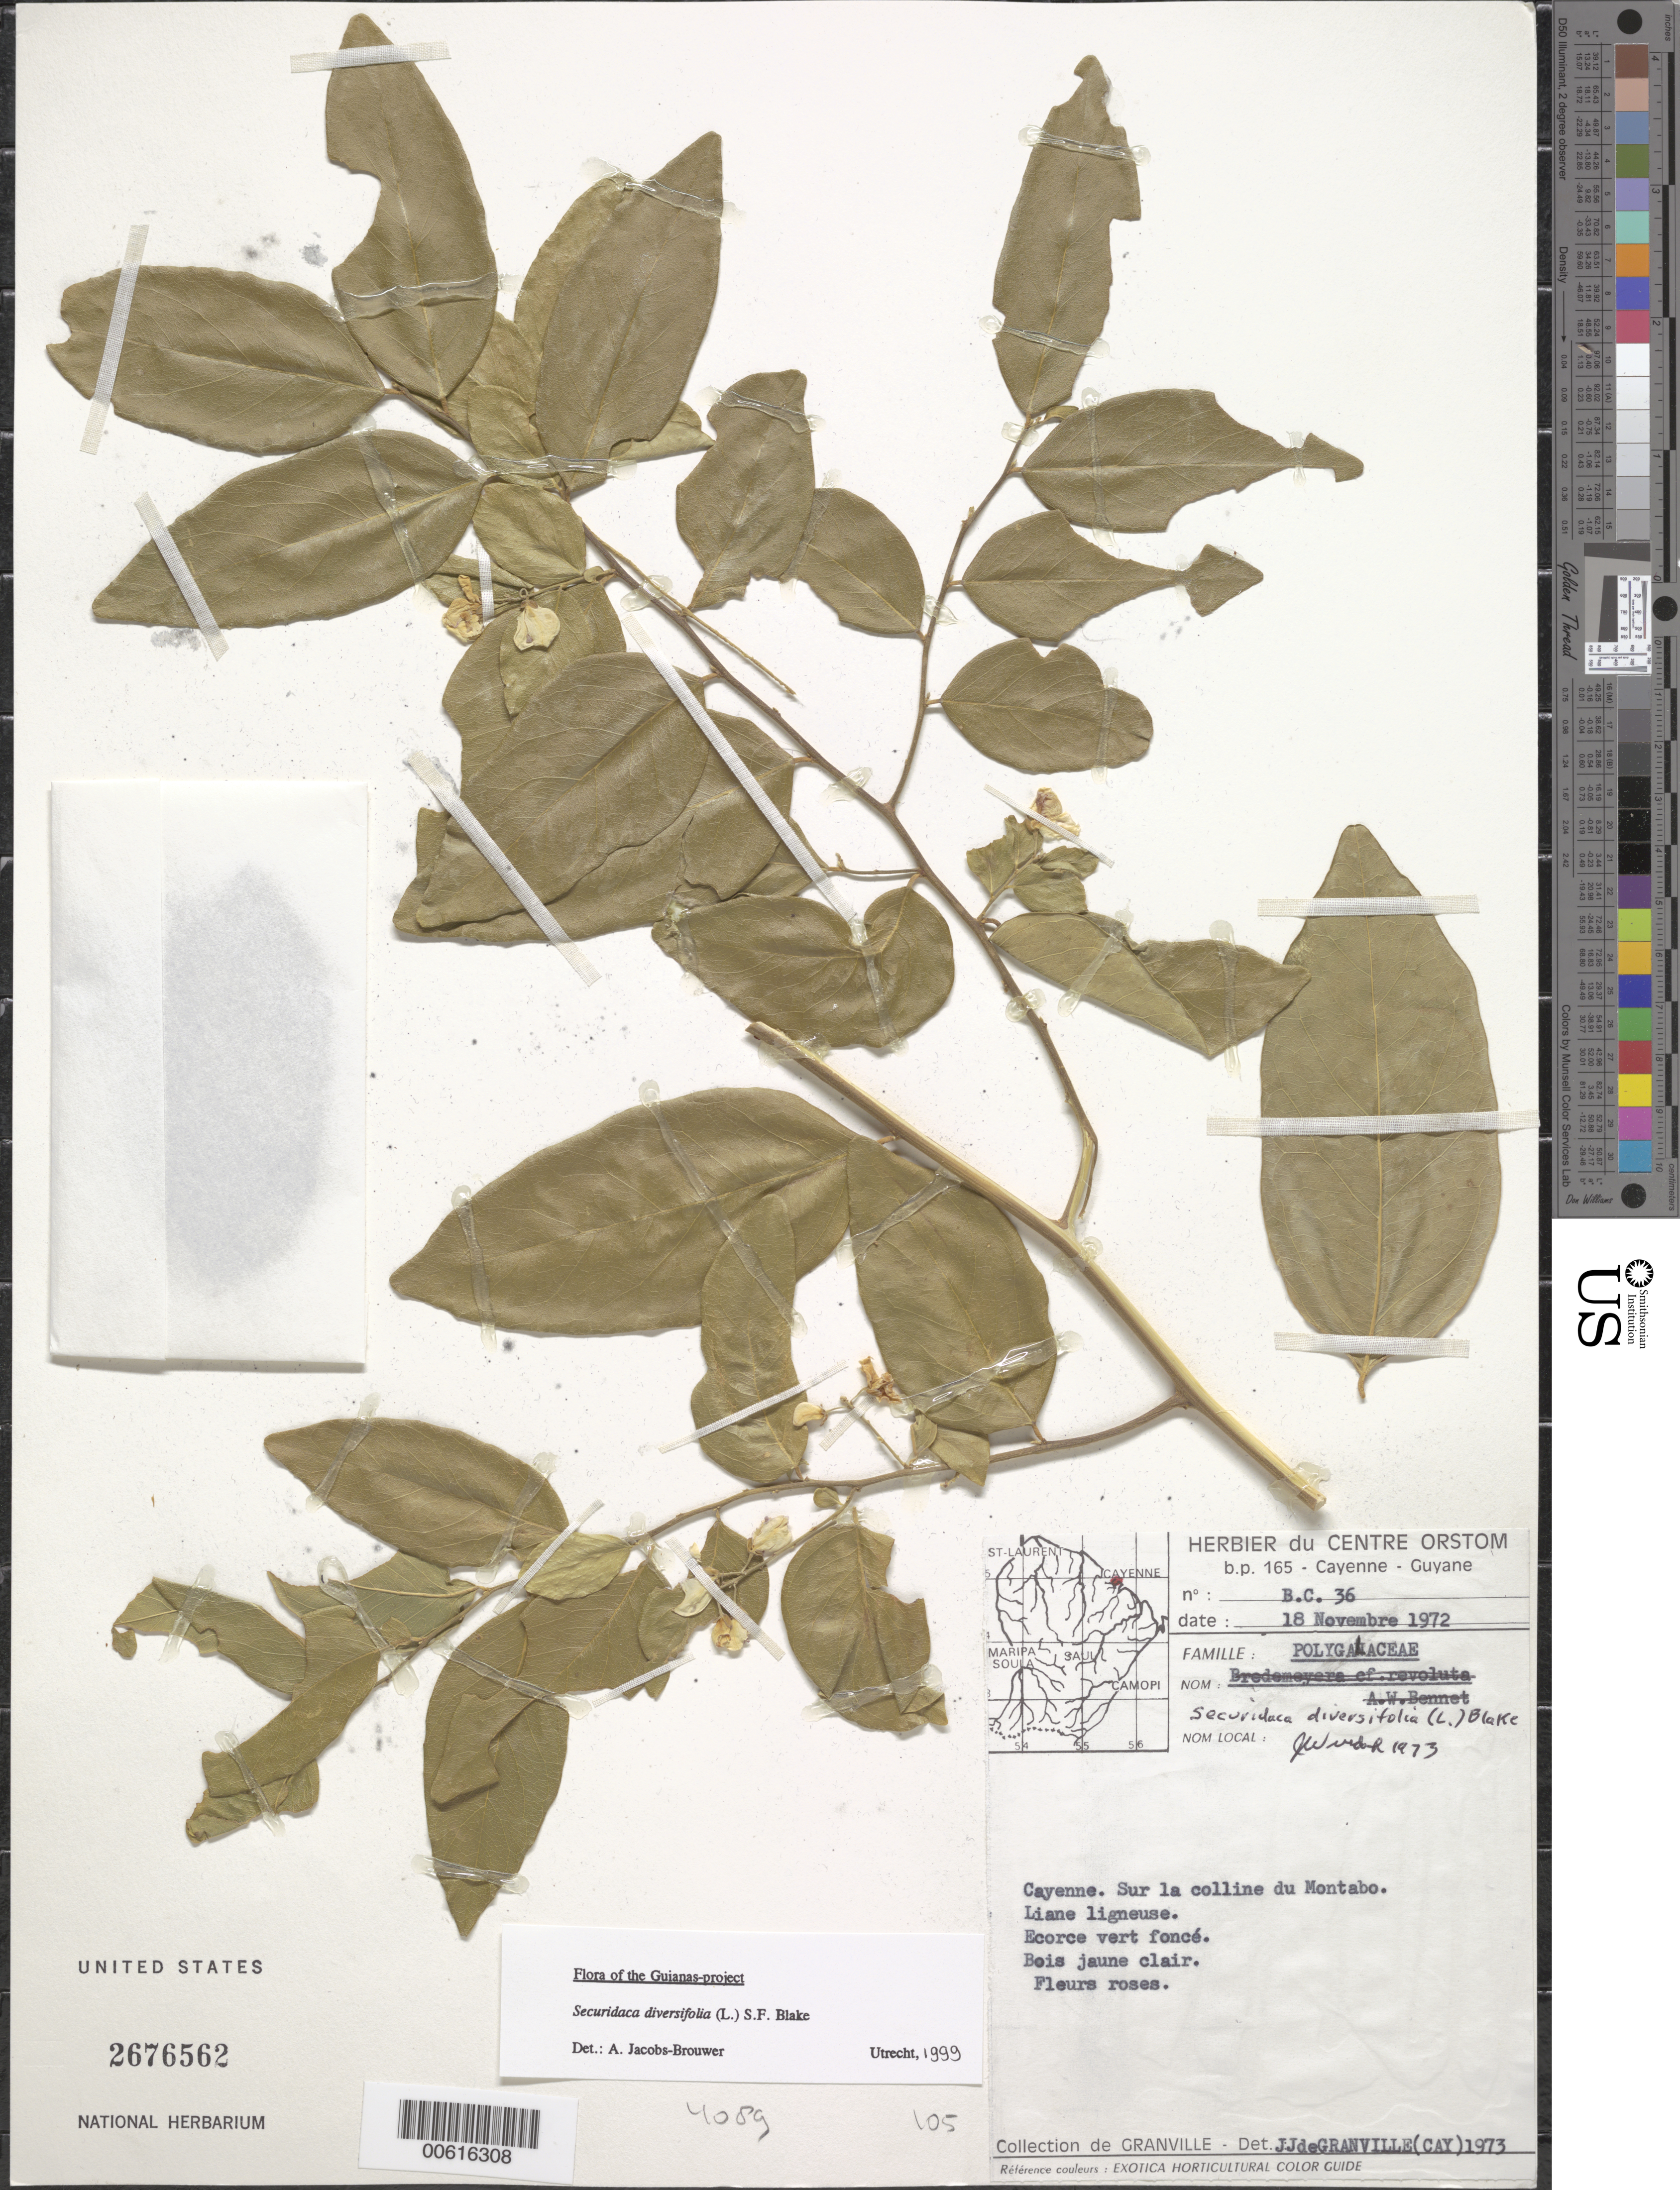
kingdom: Plantae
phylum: Tracheophyta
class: Magnoliopsida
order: Fabales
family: Polygalaceae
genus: Securidaca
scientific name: Securidaca diversifolia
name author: (L.) S.F. Blake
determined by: Jacobs-Brouwer, A.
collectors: J.-J. de Granville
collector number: BC 36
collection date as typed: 18-Nov-72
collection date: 1972-11-18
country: French Guiana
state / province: Cayenne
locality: Cayenne, Montabo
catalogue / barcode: US 2676562